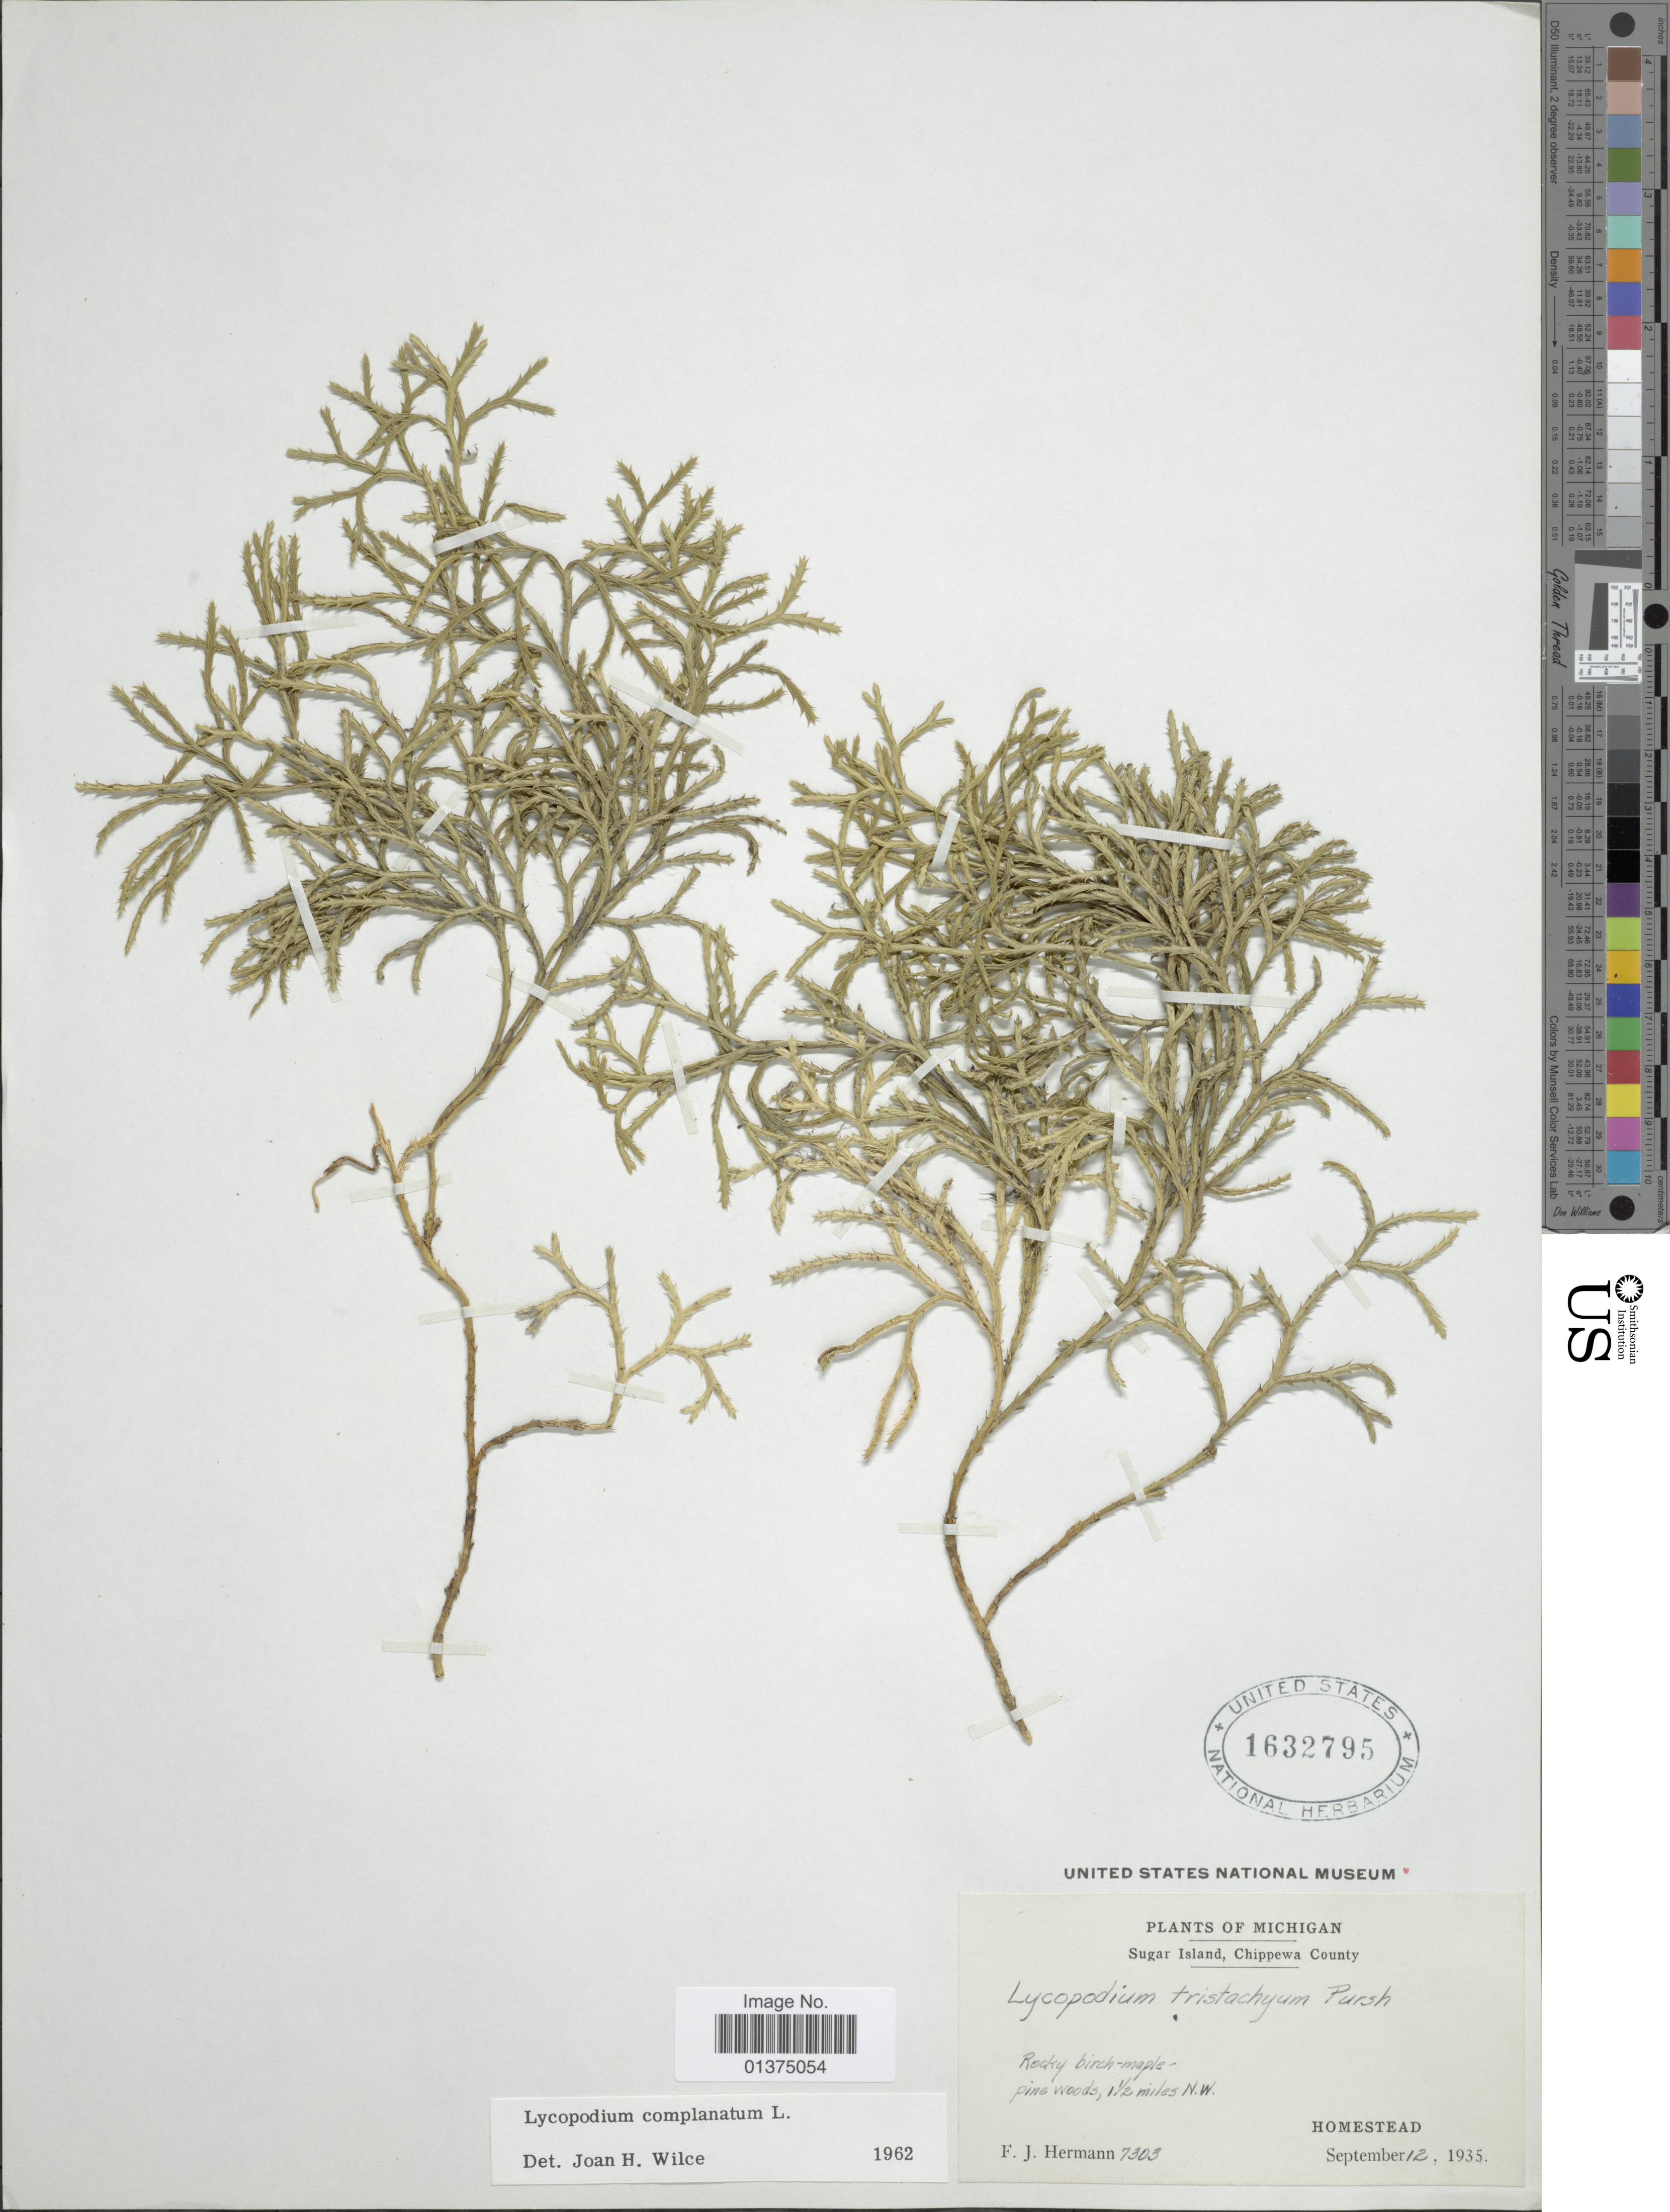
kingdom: Plantae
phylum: Tracheophyta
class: Lycopodiopsida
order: Lycopodiales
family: Lycopodiaceae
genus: Diphasiastrum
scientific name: Diphasiastrum complanatum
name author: (L.) Holub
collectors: F. J. Hermann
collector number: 7303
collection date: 1935-09-12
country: United States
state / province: Michigan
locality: Sugar Island, Chippewa County, 1½ miles N.W.Homestead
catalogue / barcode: US 1632795